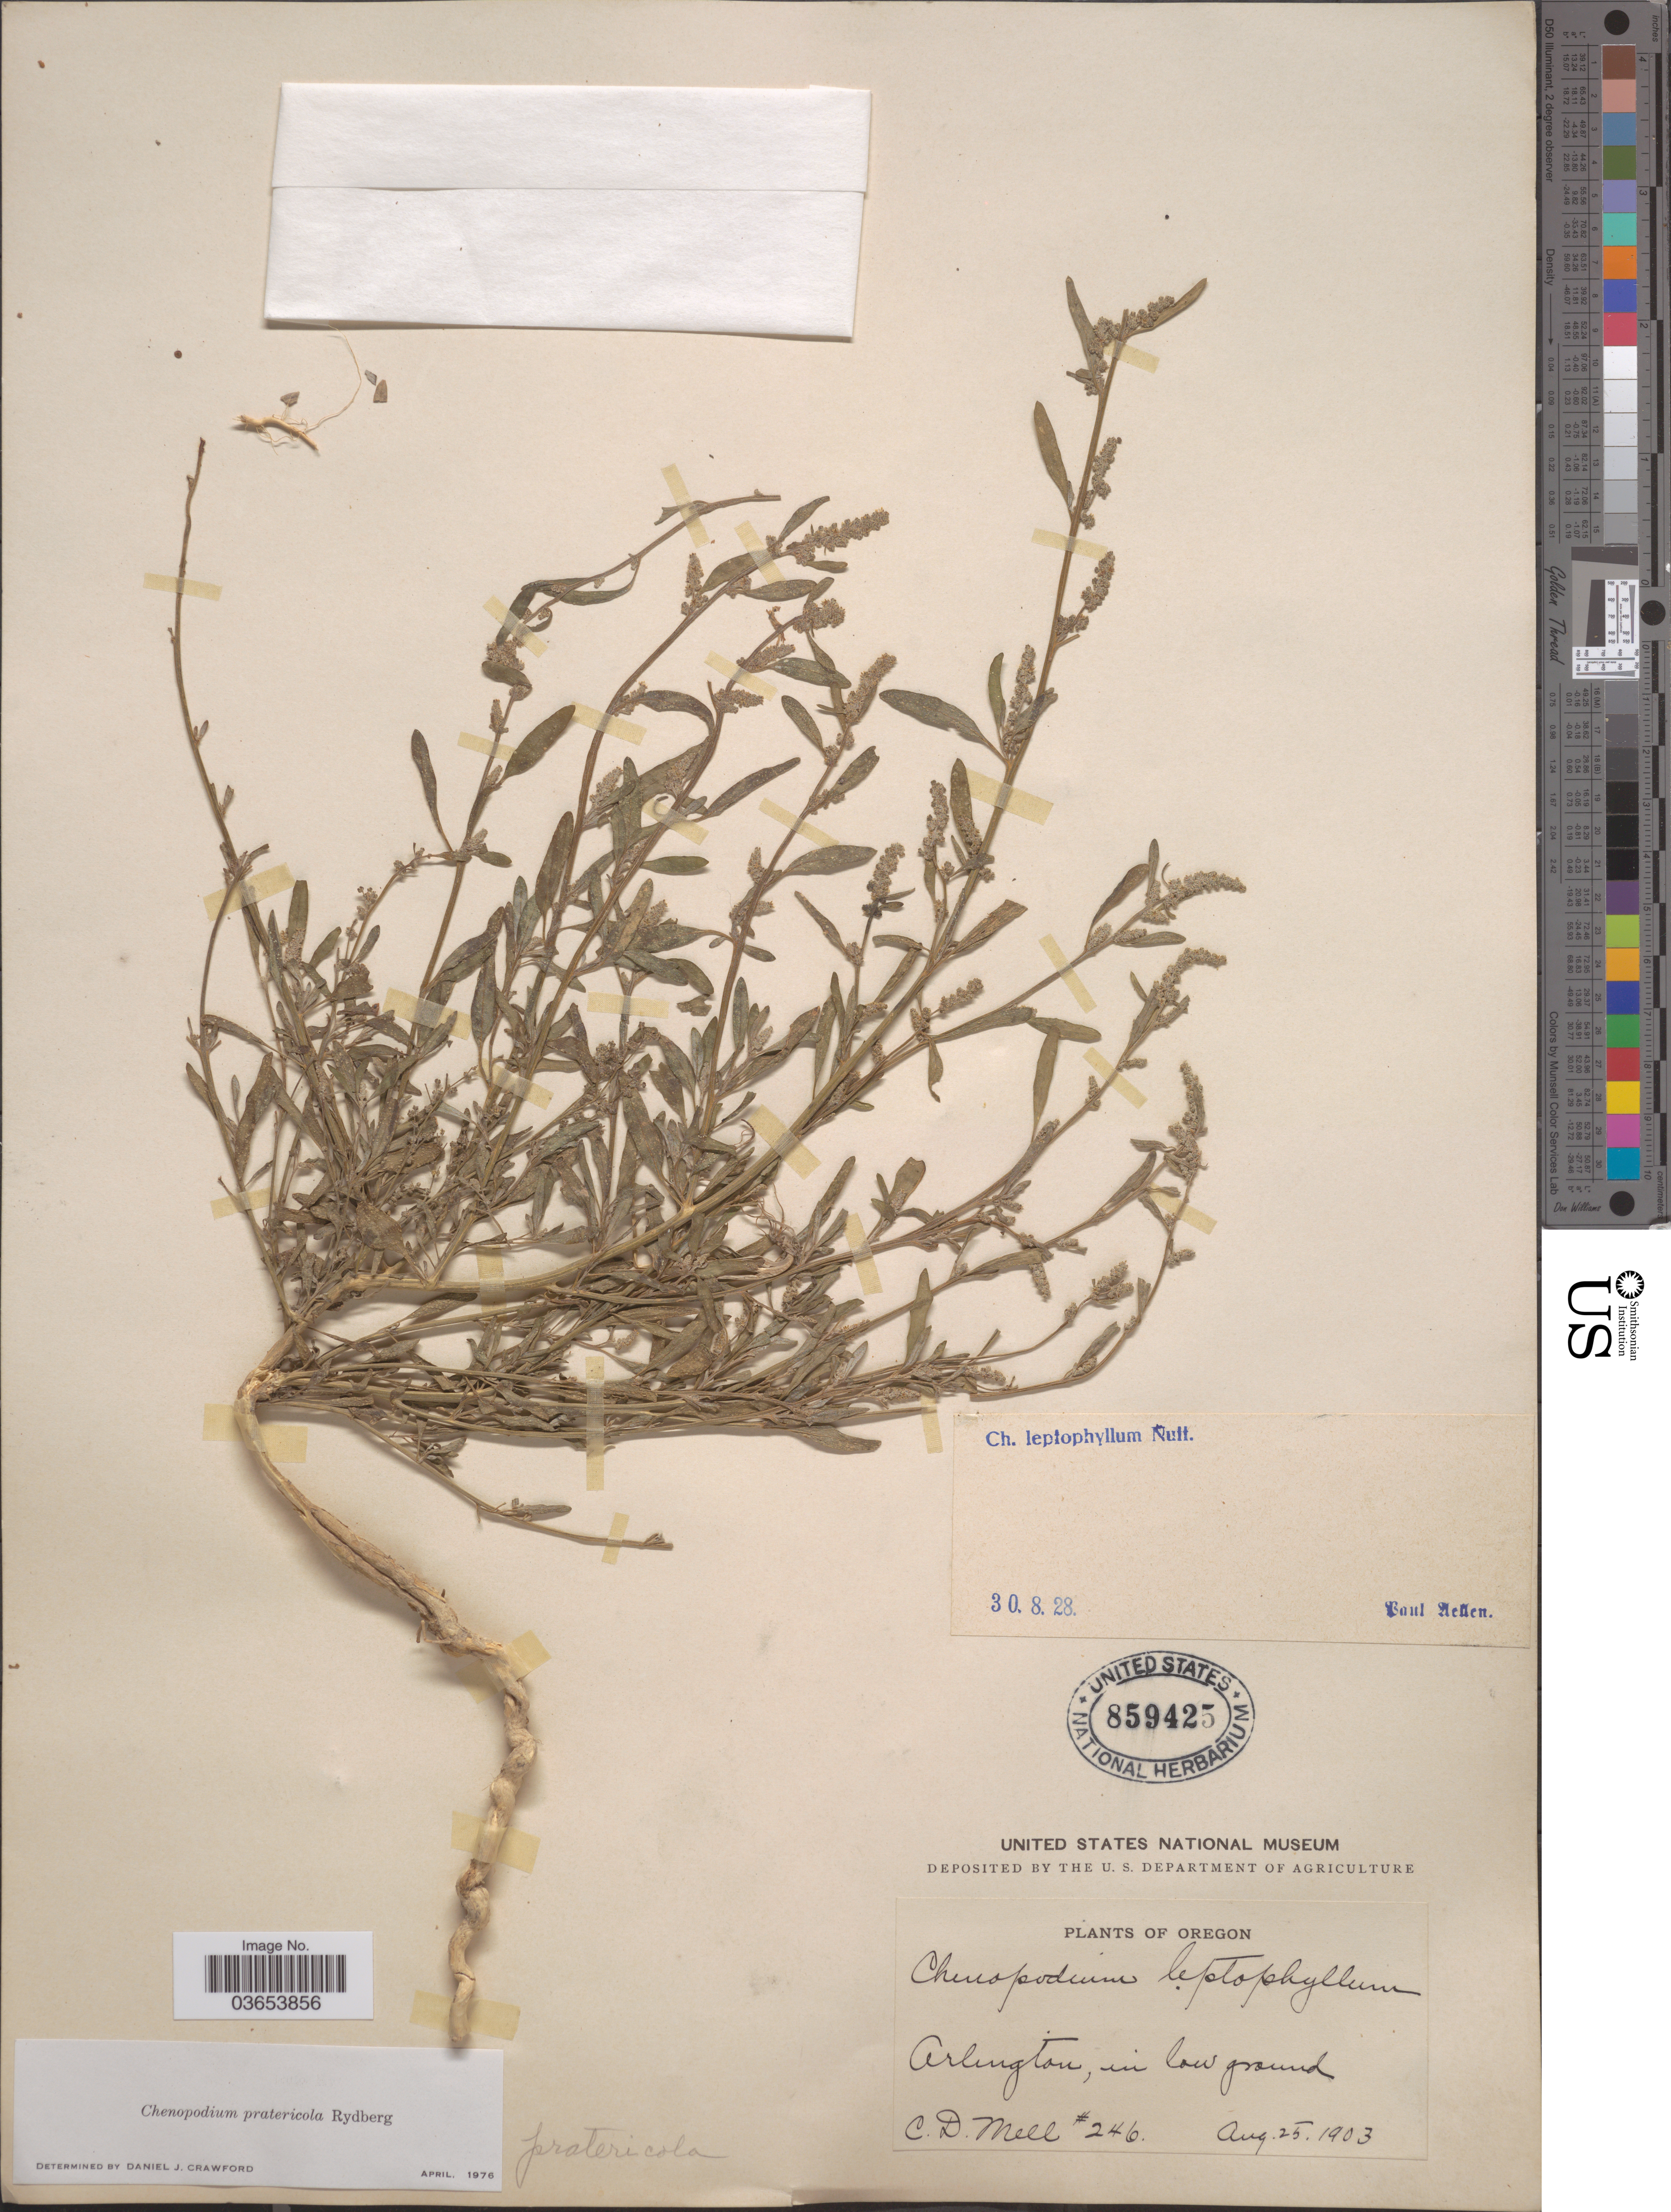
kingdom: Plantae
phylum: Tracheophyta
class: Magnoliopsida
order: Caryophyllales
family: Amaranthaceae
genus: Chenopodium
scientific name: Chenopodium pratericola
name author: Rydb.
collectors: C. D. Mell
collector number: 246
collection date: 1903-08-25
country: United States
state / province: Oregon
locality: Arlington.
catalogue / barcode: US 859425